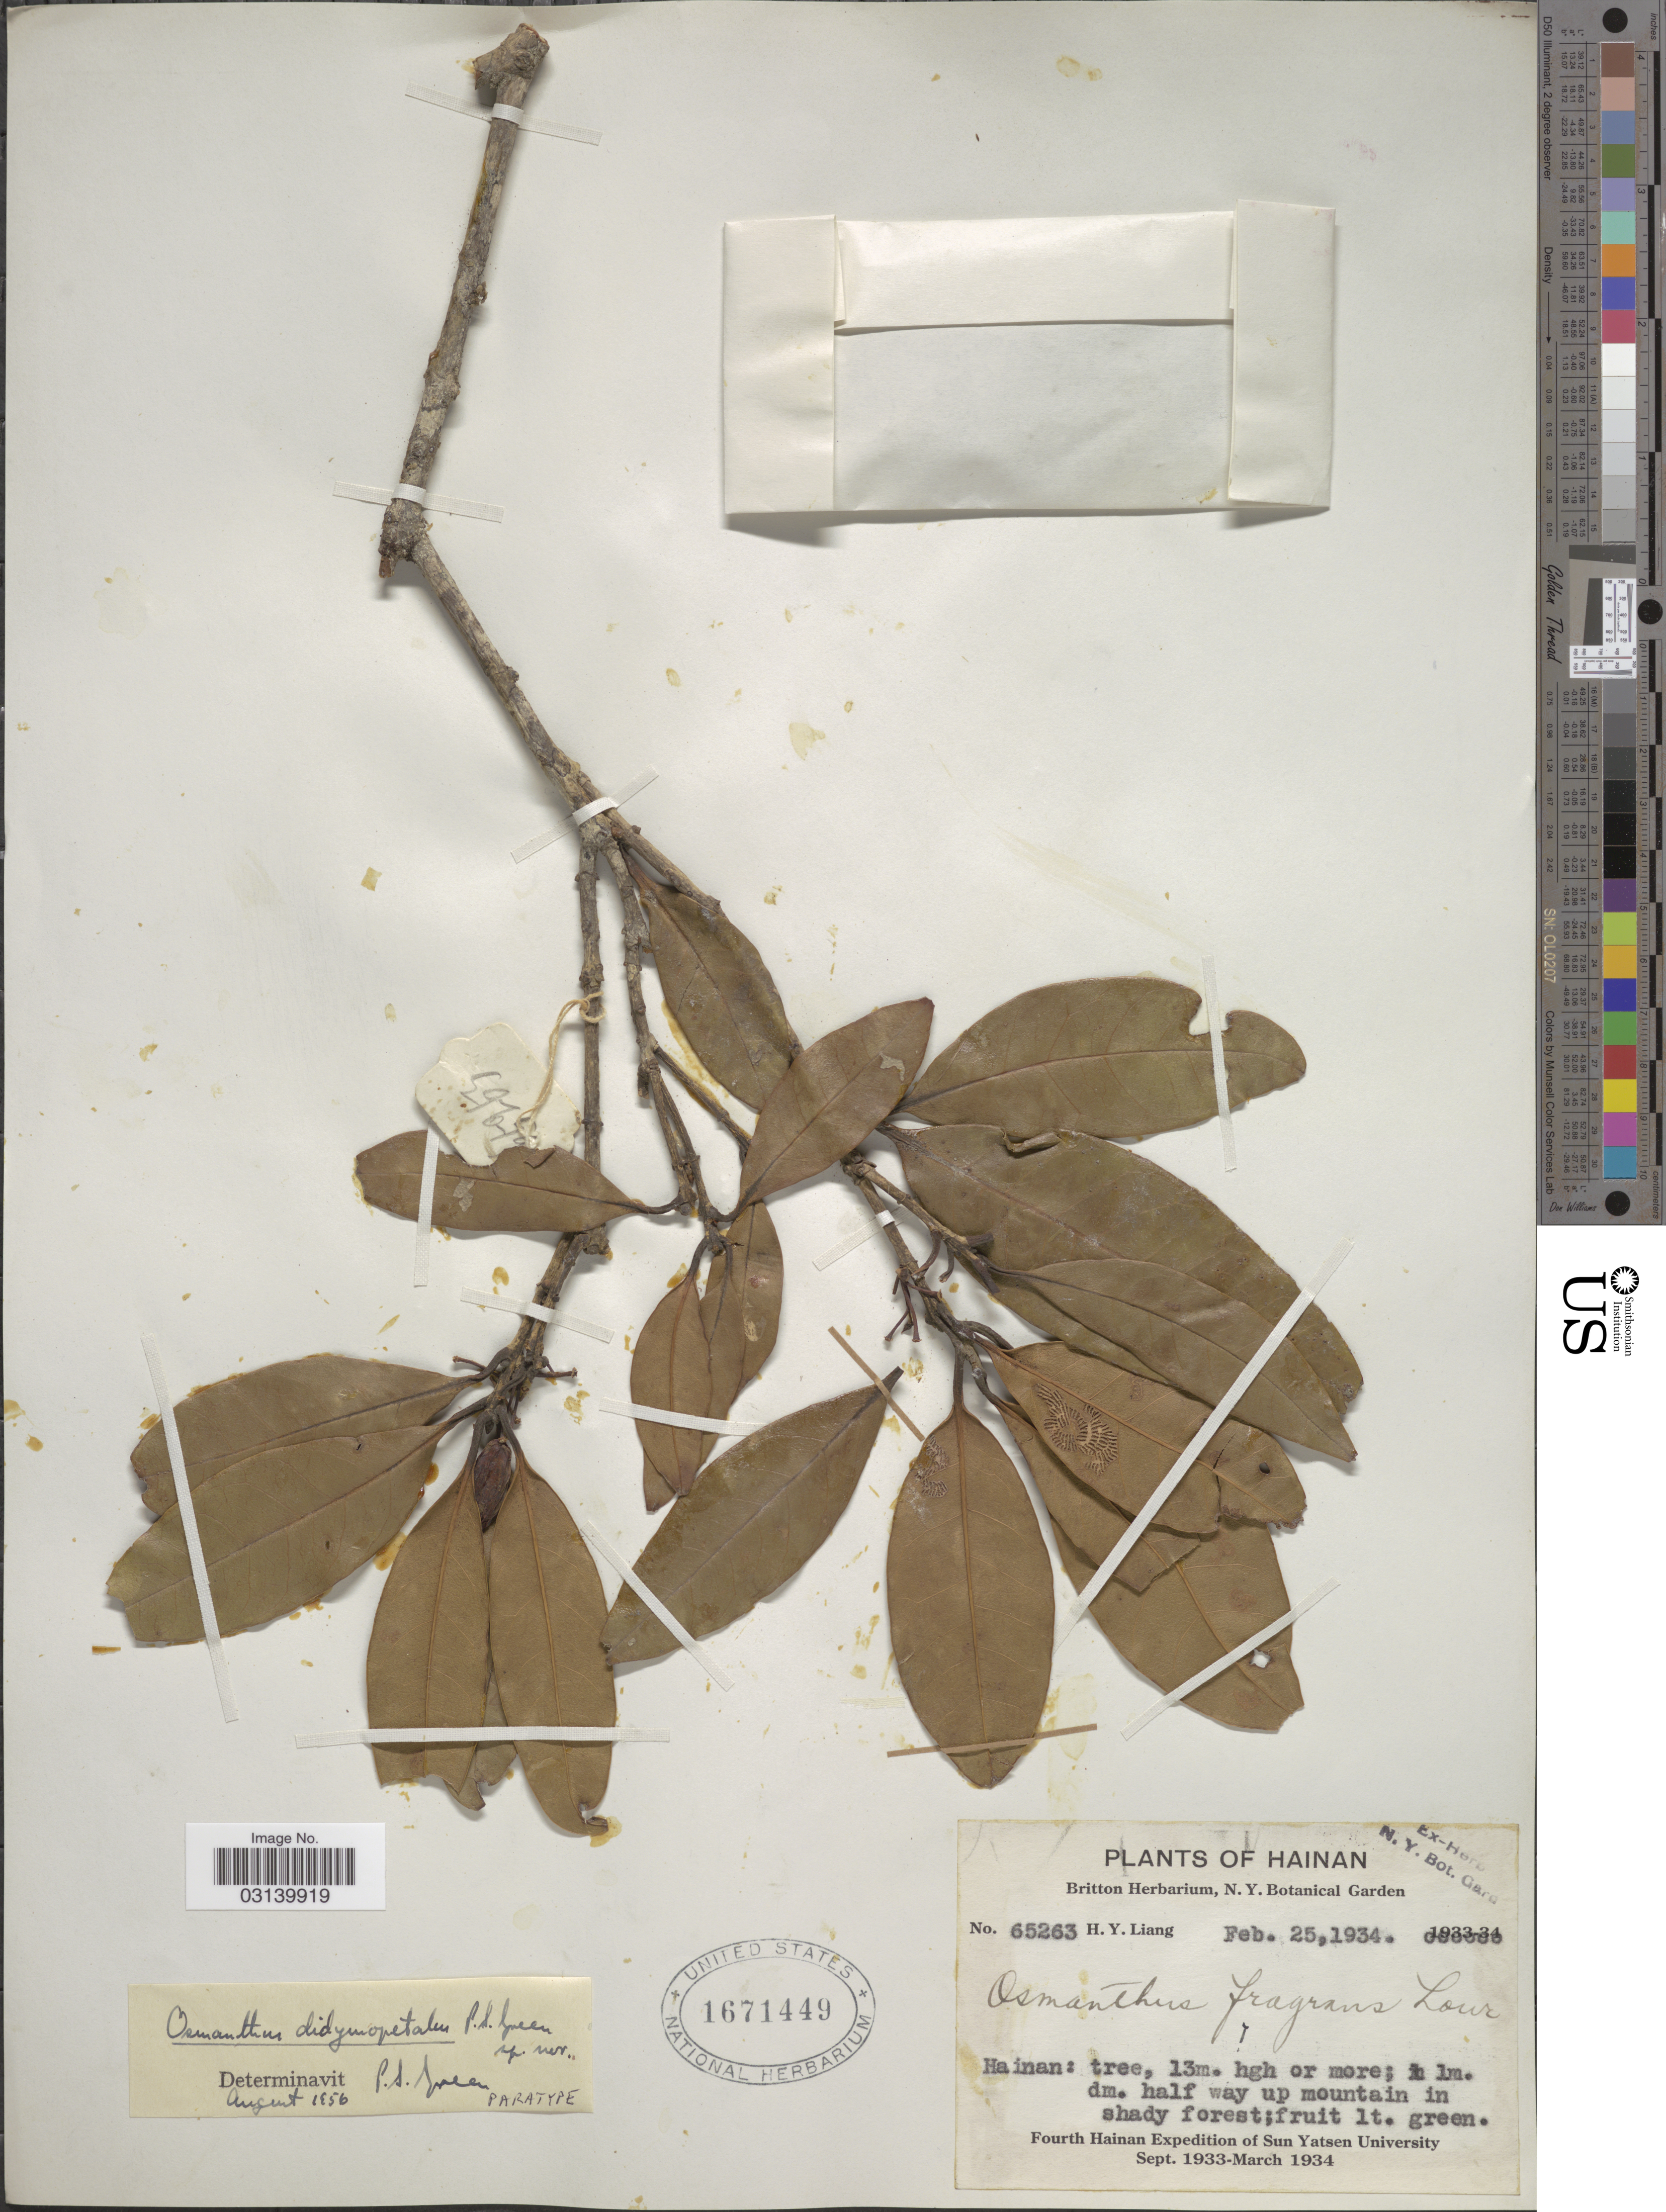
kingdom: Plantae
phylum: Tracheophyta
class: Magnoliopsida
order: Lamiales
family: Oleaceae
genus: Osmanthus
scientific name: Osmanthus didymopetalus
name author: P.S. Green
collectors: H. Y. Liang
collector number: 65263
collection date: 1934-02-25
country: China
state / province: Hainan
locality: Half way up mountain.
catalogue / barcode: US 1671449